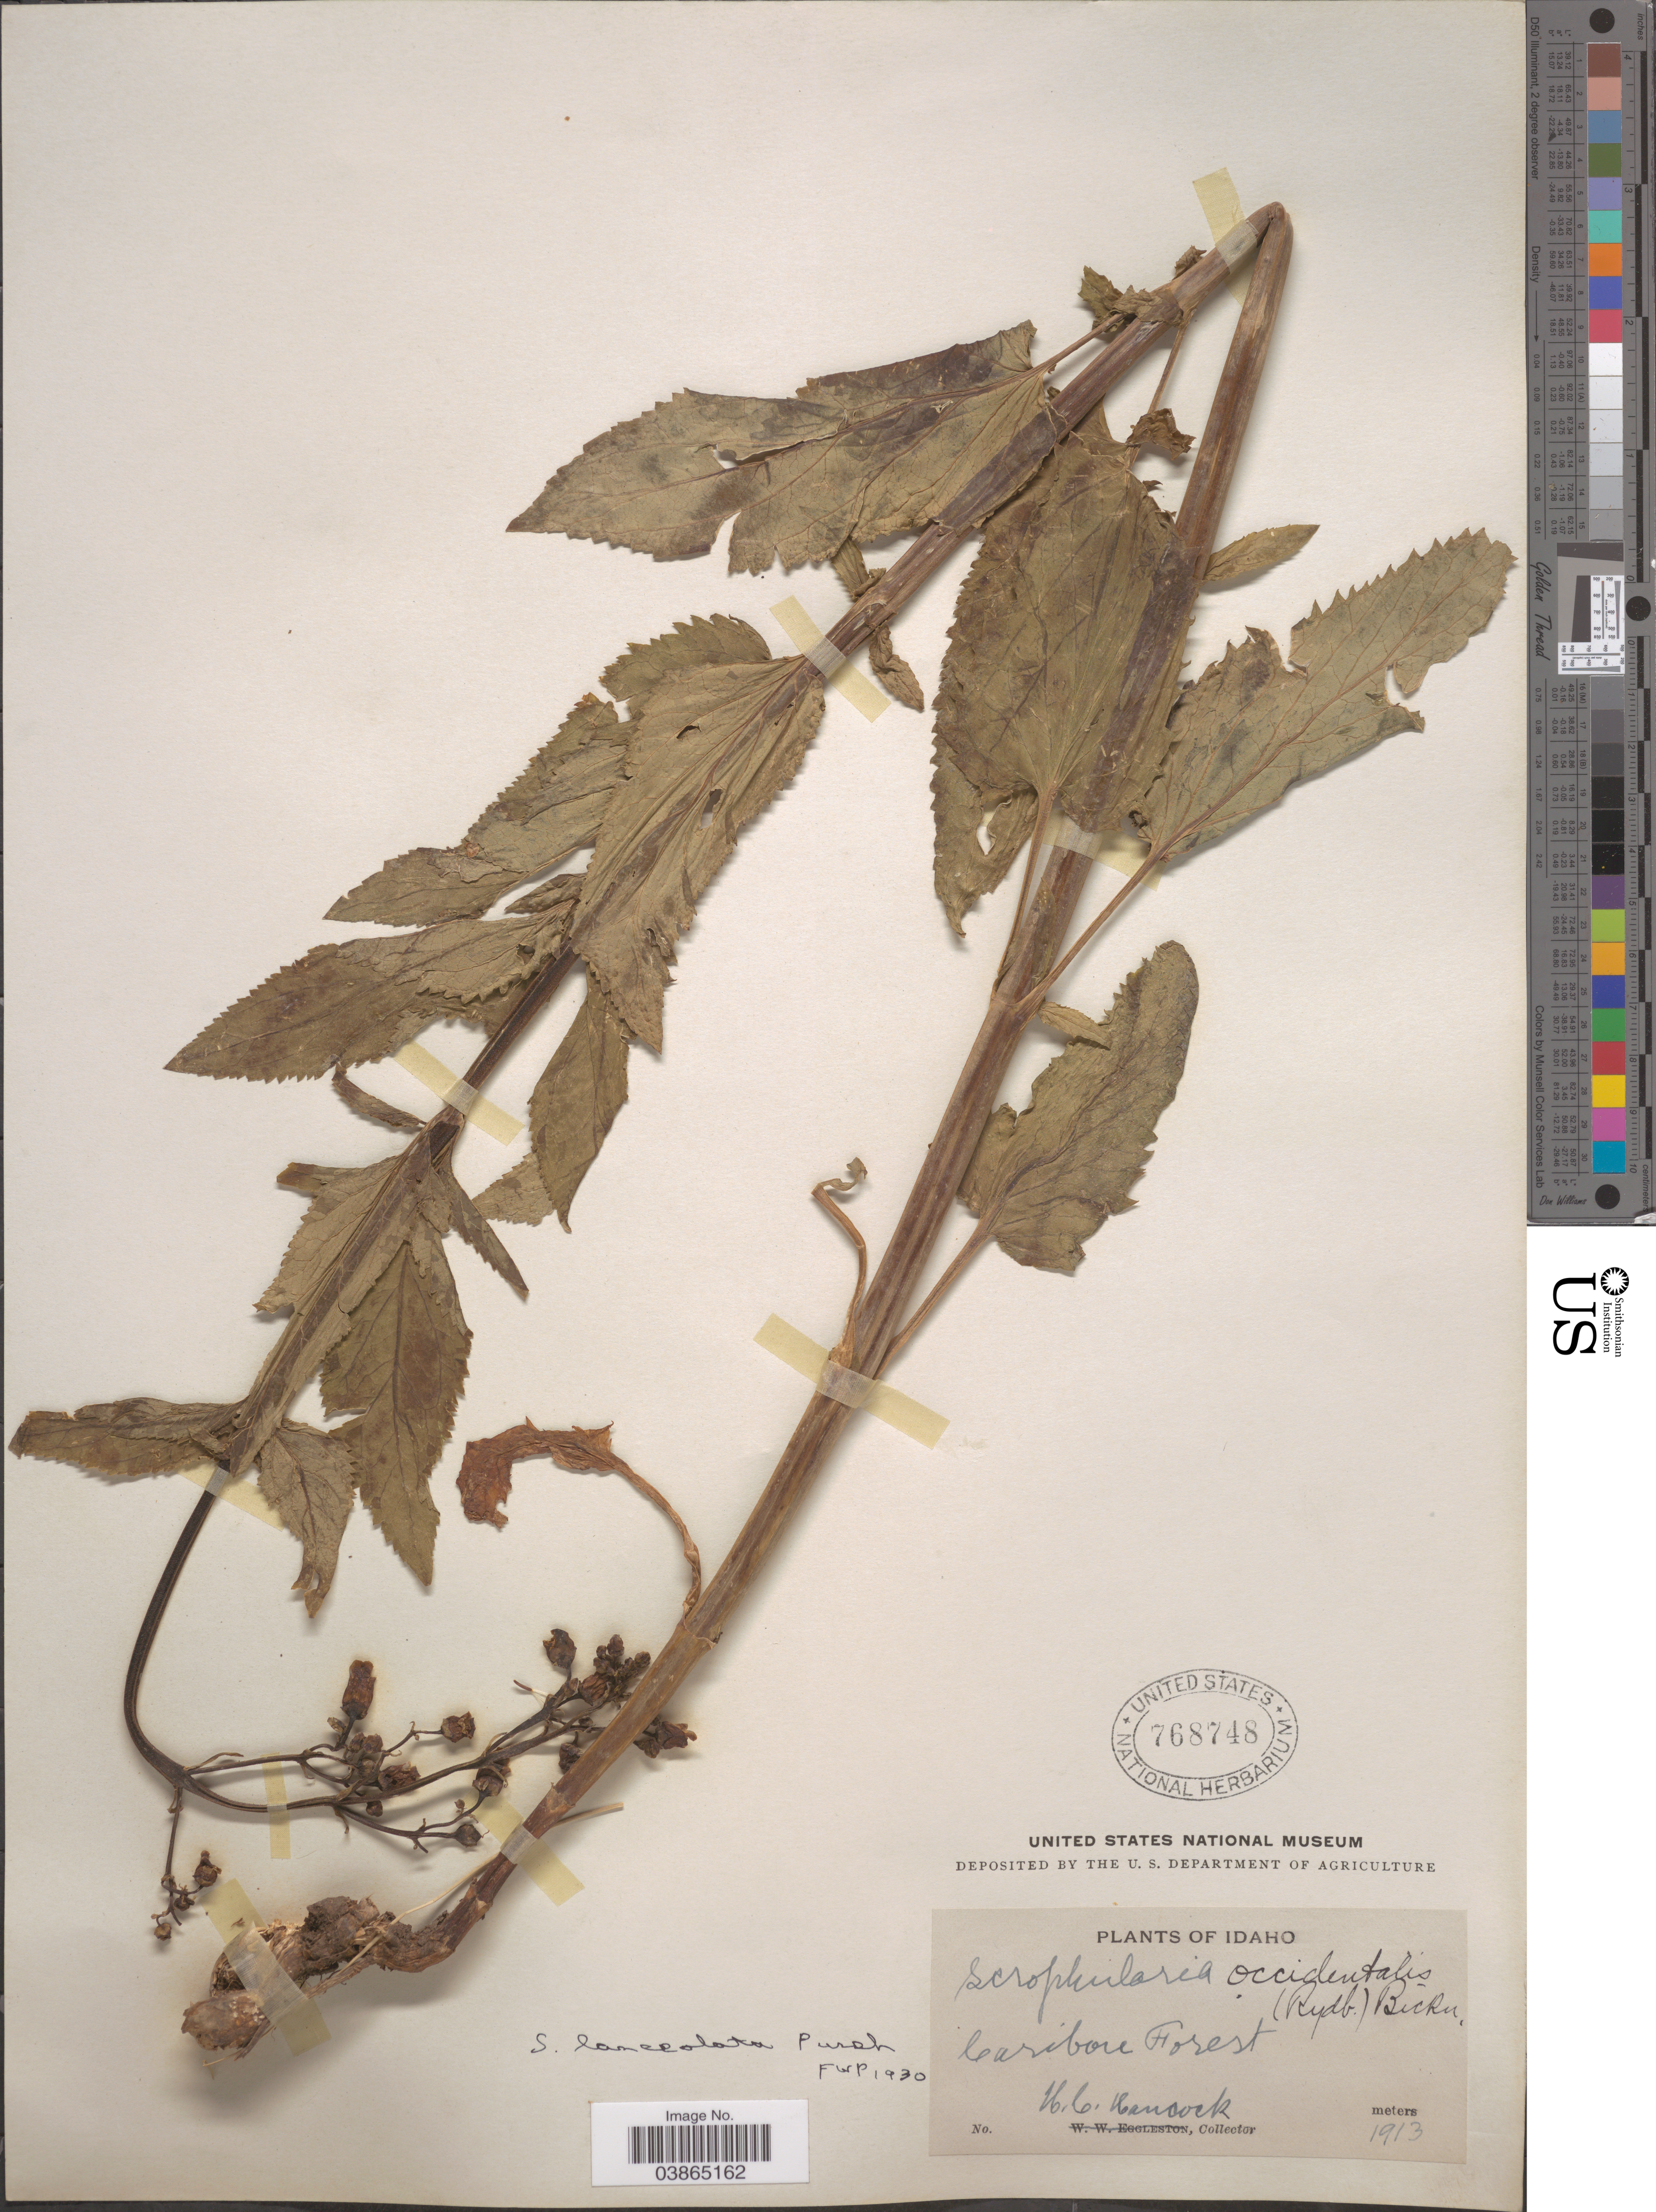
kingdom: Plantae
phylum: Tracheophyta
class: Magnoliopsida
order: Lamiales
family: Scrophulariaceae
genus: Scrophularia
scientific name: Scrophularia lanceolata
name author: Pursh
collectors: H. Hancock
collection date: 1913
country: United States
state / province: Idaho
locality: Caribou Forest.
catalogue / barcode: US 768748